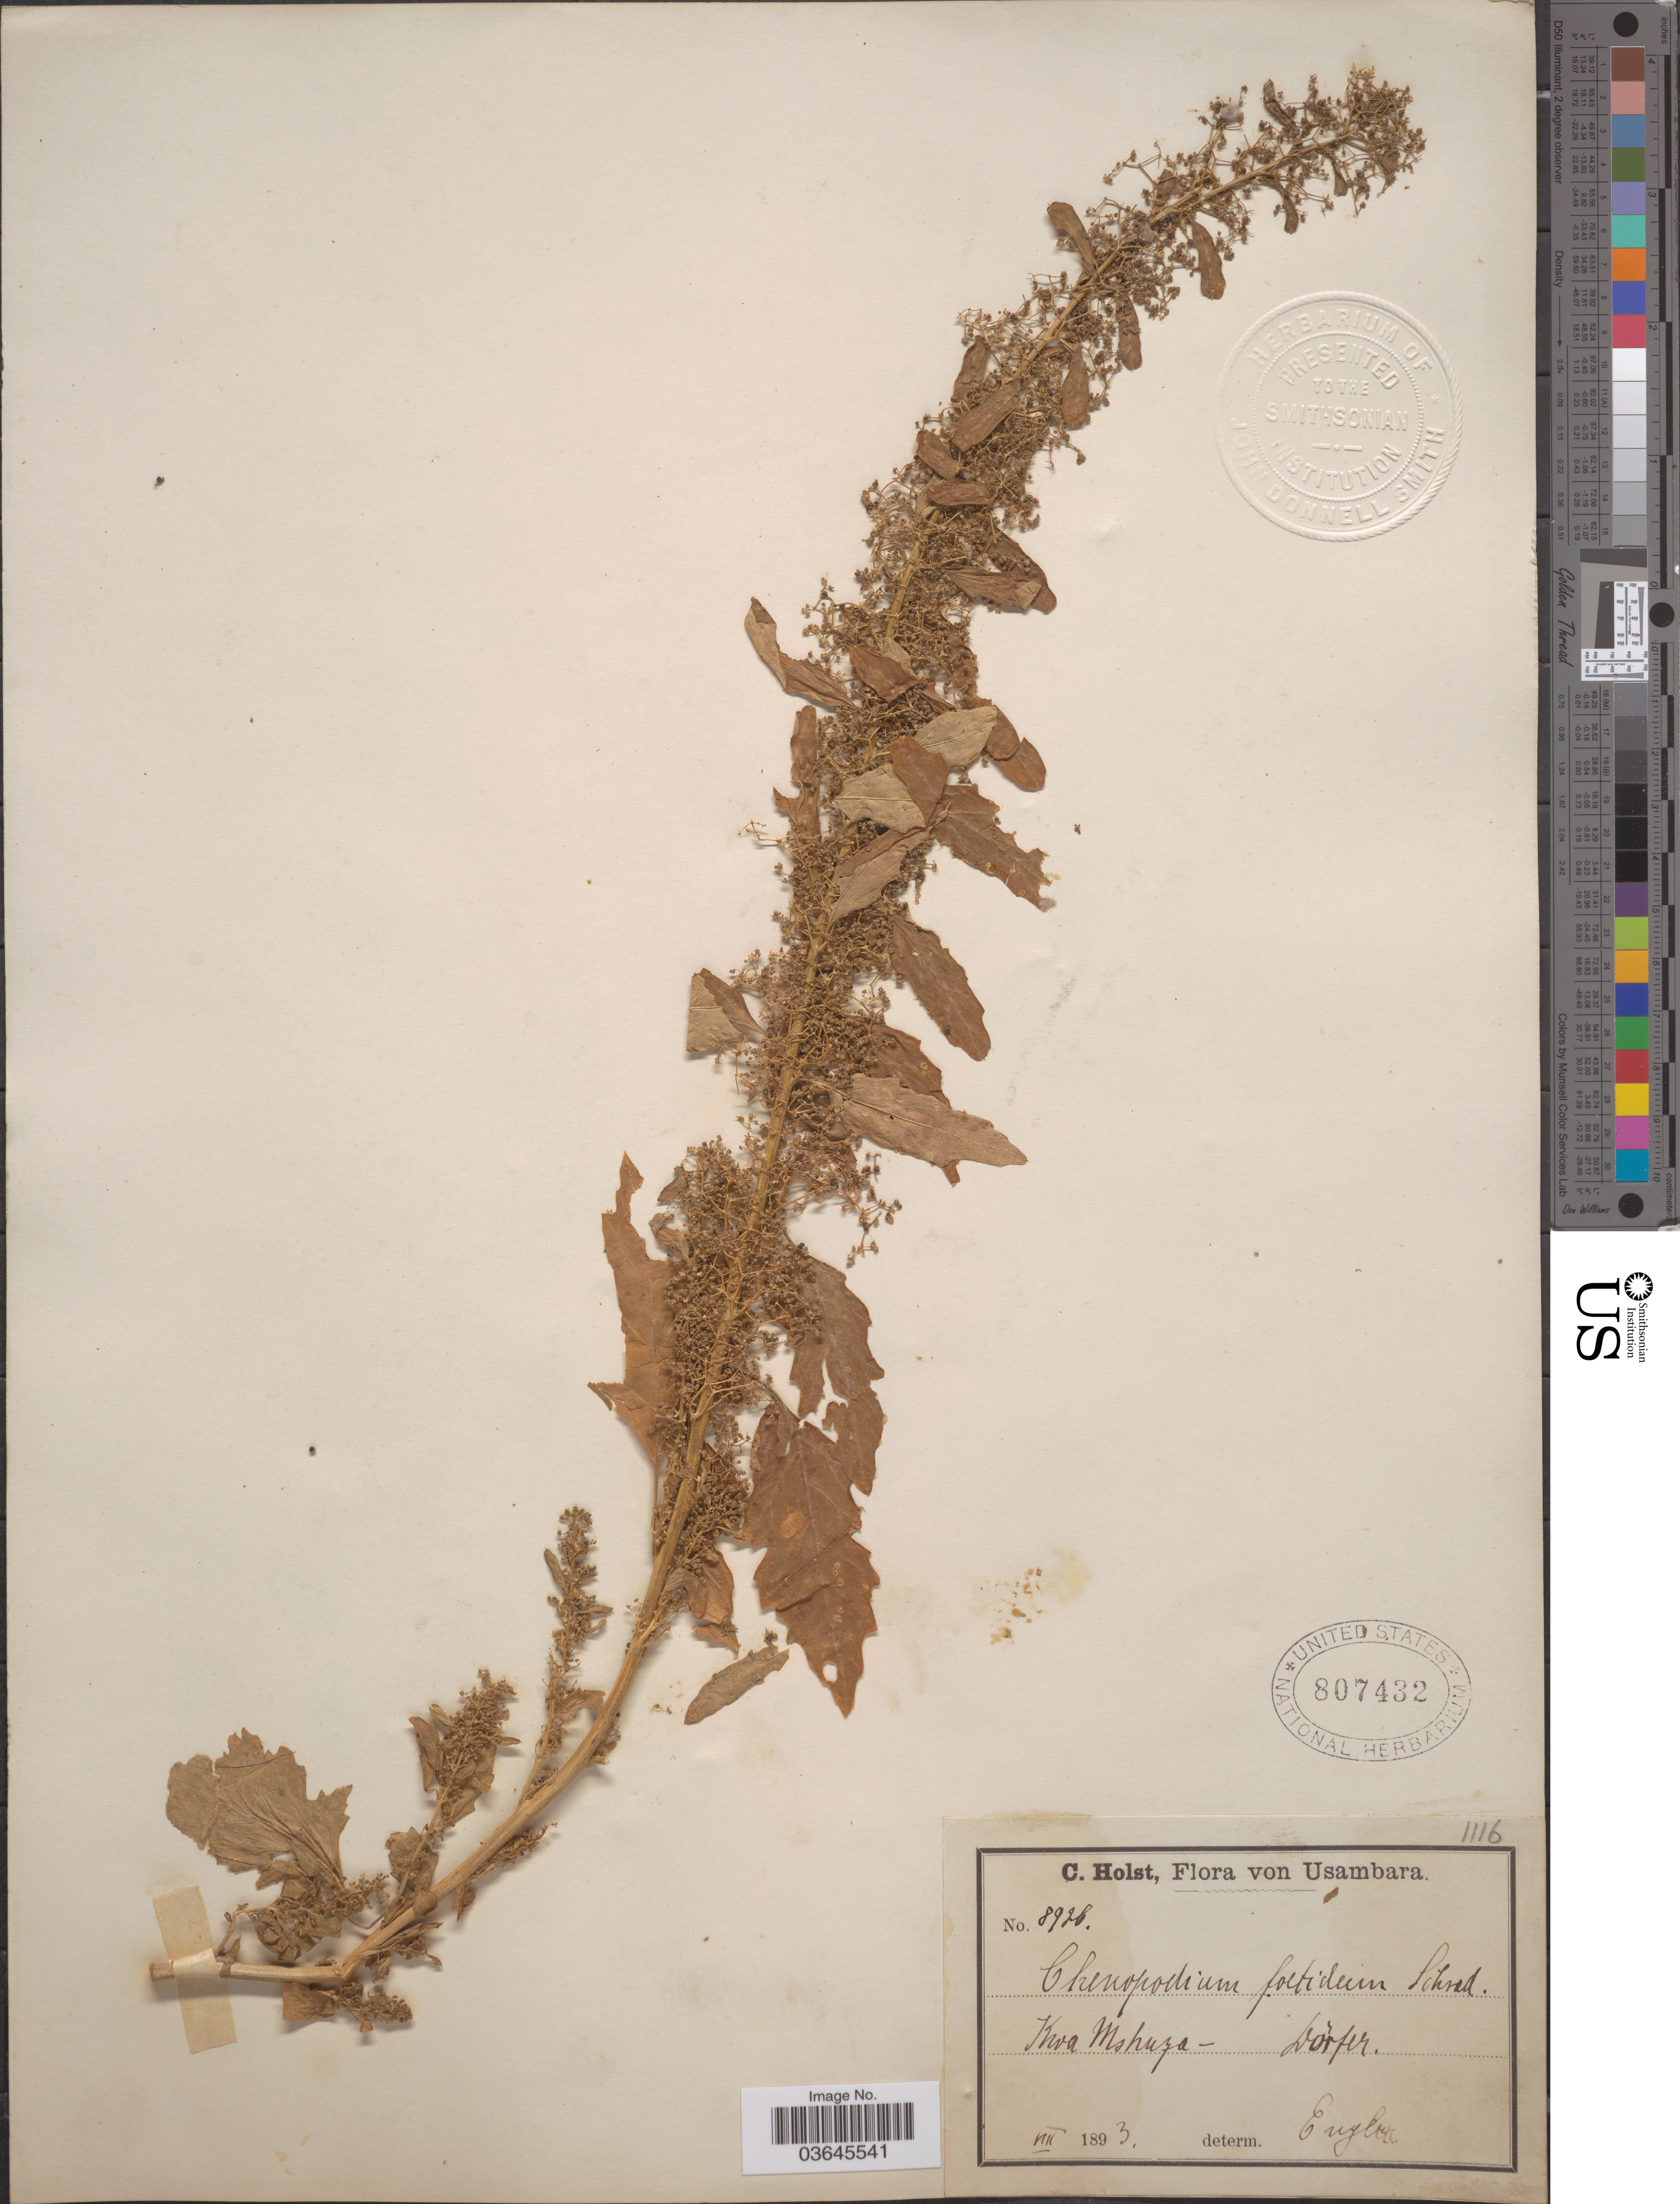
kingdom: Plantae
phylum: Tracheophyta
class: Magnoliopsida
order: Caryophyllales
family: Amaranthaceae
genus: Chenopodium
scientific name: Chenopodium foetidum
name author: Schrad.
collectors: C. H. Holst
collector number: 8926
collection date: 1893-08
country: Tanzania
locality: Usambara. Kwa Mshuza - Dörfer.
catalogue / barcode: US 807432